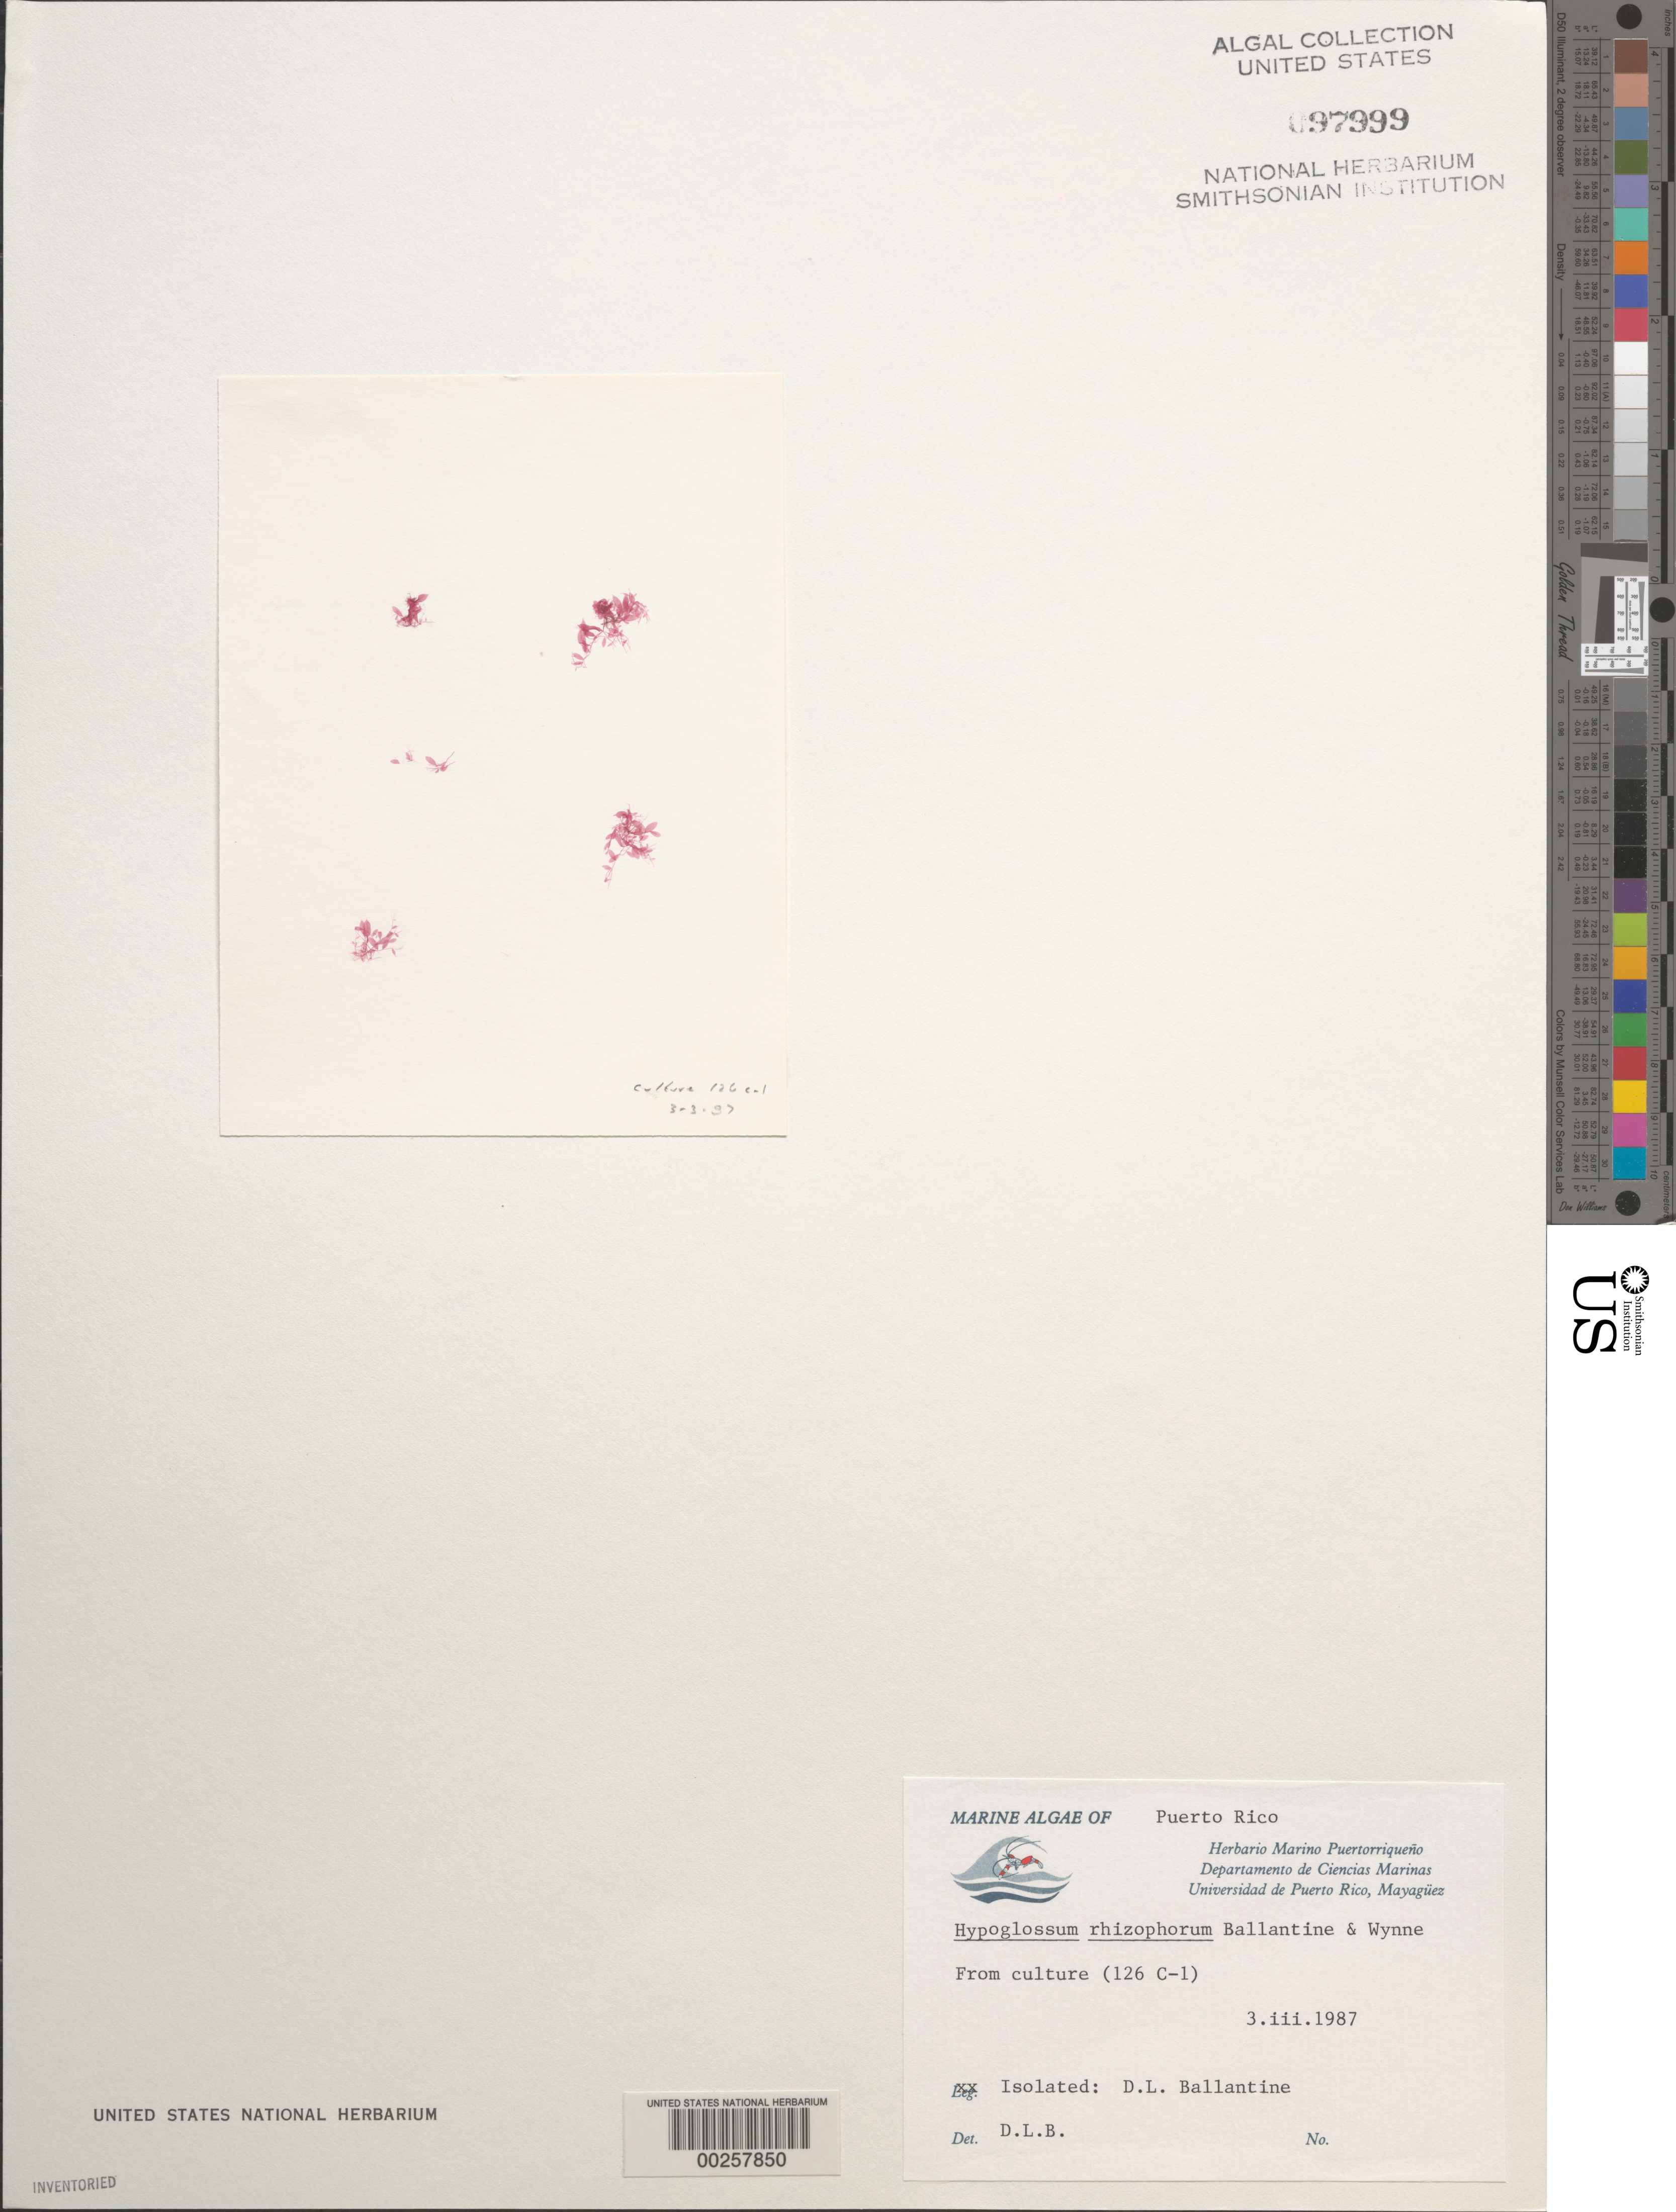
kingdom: Plantae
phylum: Rhodophyta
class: Florideophyceae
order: Ceramiales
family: Delesseriaceae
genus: Hypoglossum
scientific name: Hypoglossum rhizophorum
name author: D.L. Ballant. & M.J. Wynne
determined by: Ballantine, D. L.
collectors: D.L. Ballantine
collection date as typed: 03 Mar 1987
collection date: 1987-03-03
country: Puerto Rico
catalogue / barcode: US 97999